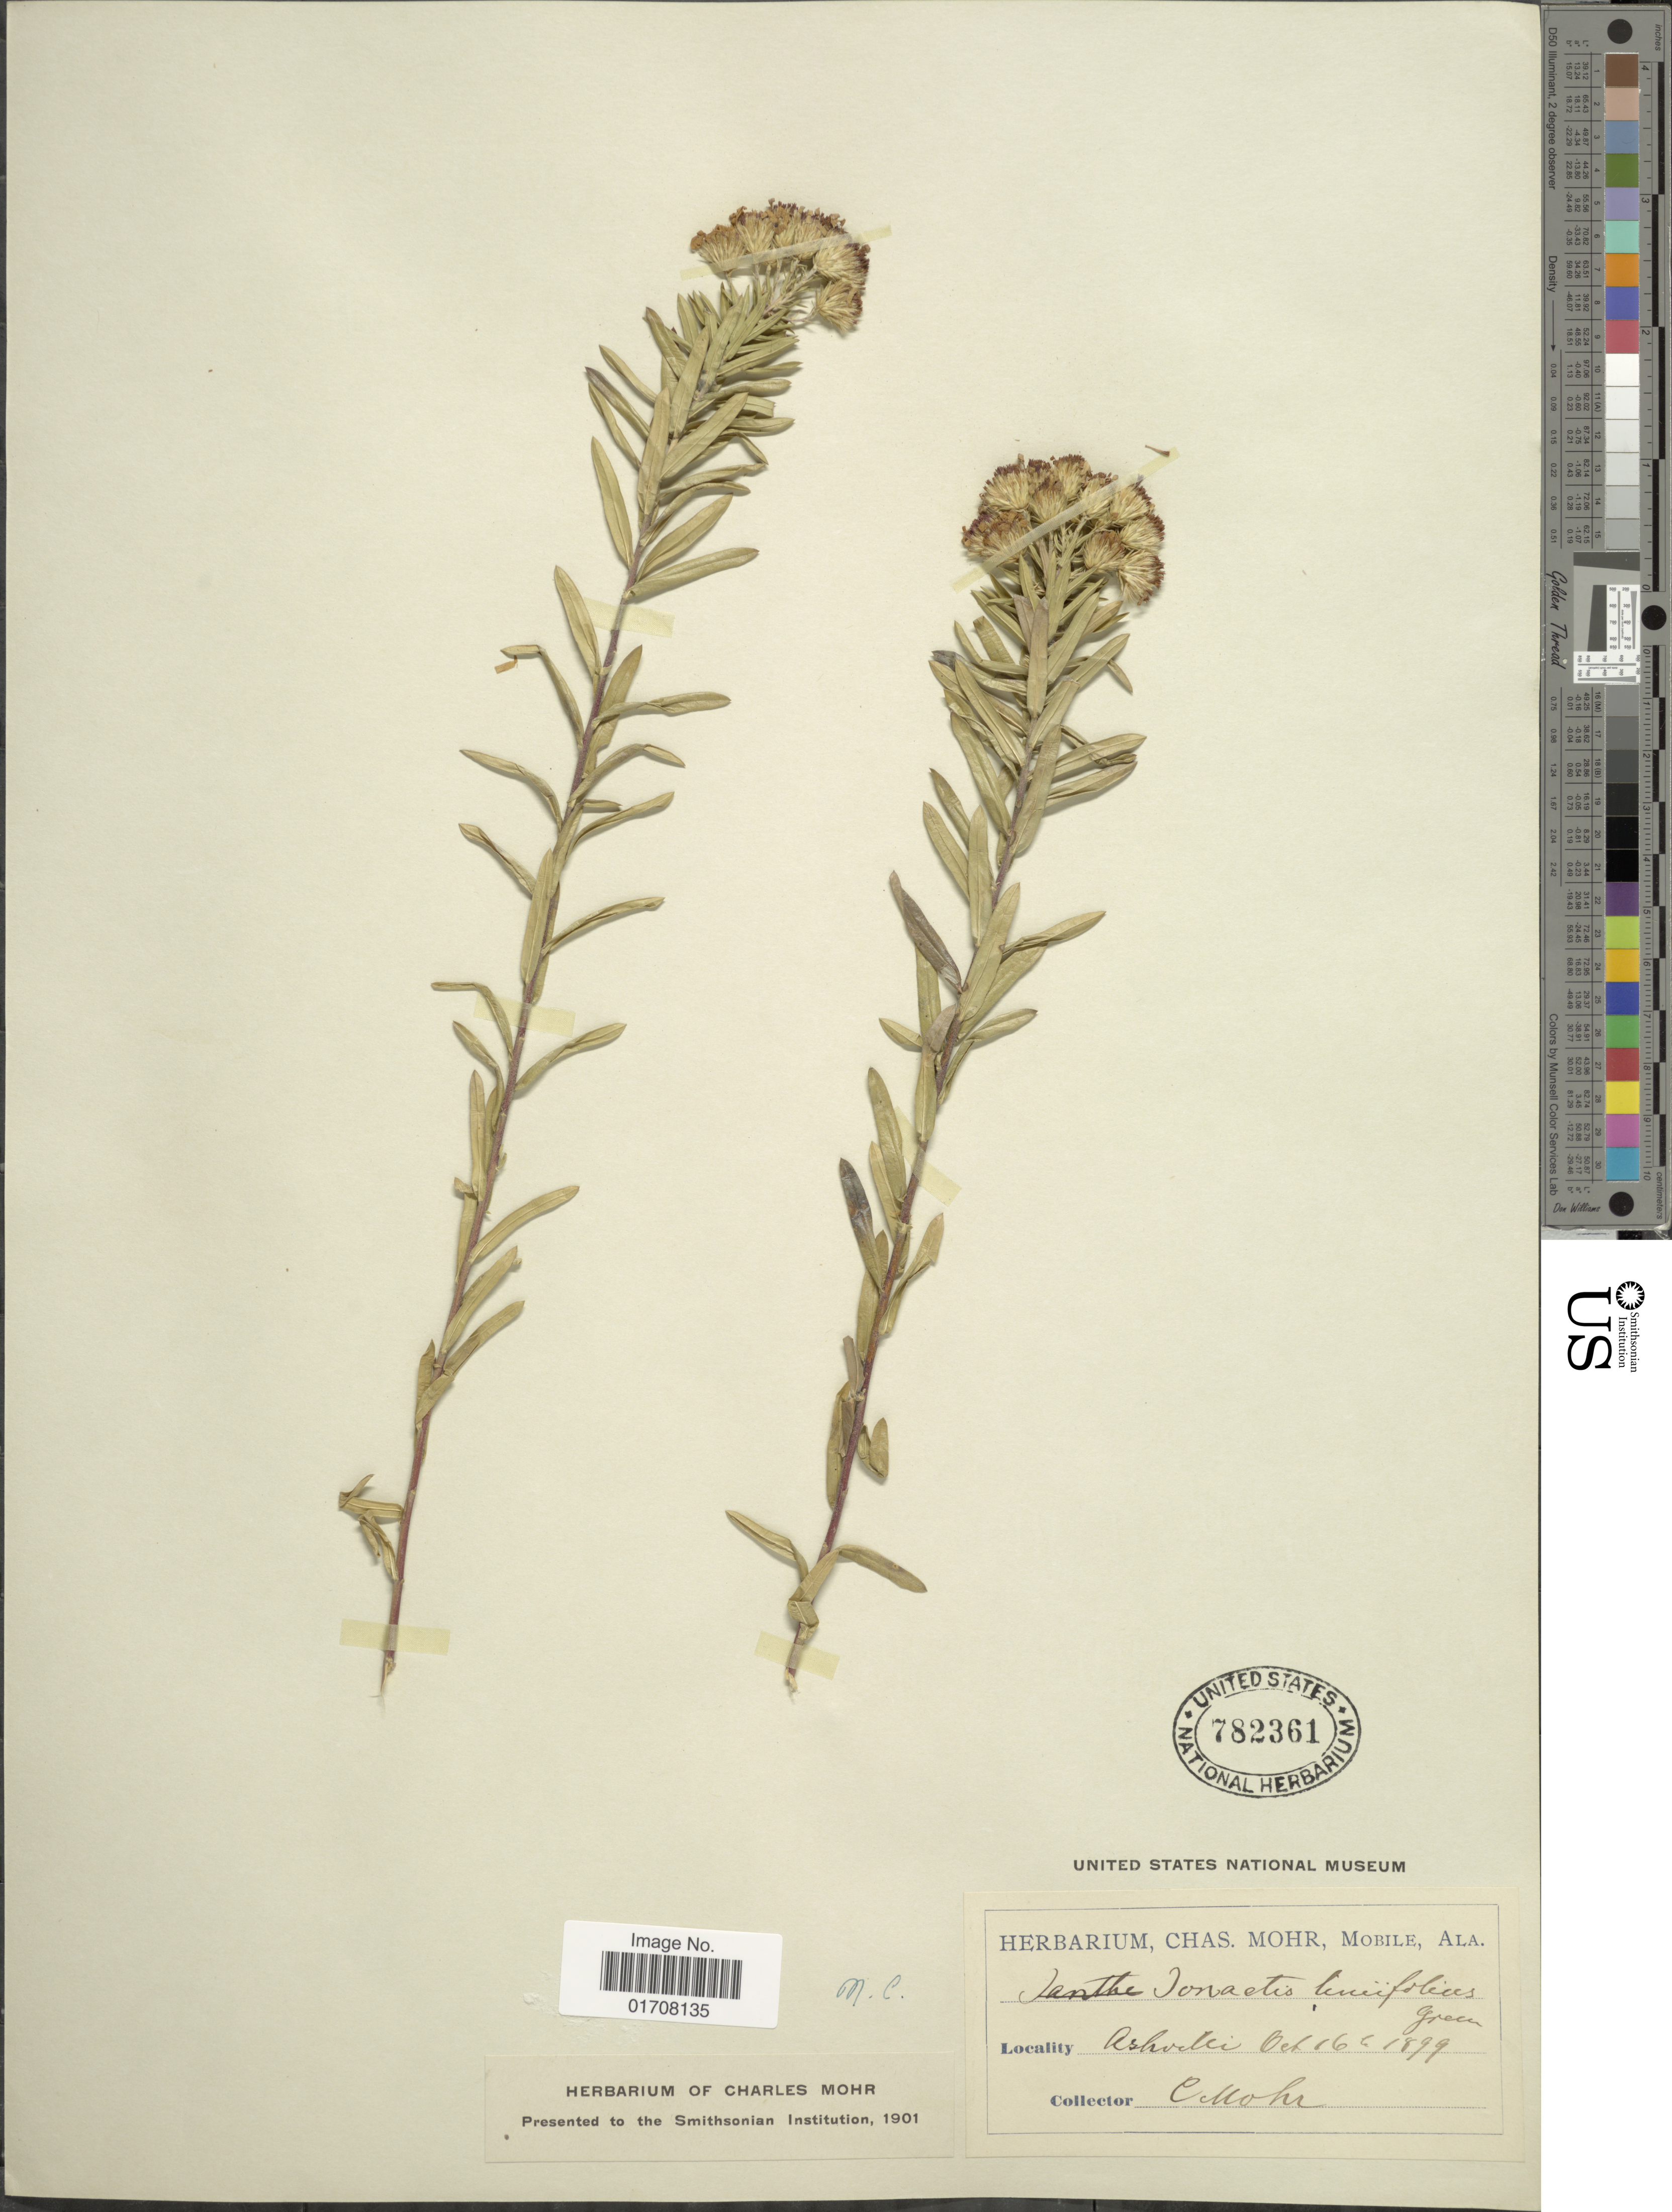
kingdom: Plantae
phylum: Tracheophyta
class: Magnoliopsida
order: Asterales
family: Asteraceae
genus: Ionactis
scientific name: Ionactis linariifolia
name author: (L.) Greene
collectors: C. T. Mohr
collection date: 1899-10-16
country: United States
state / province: North Carolina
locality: Asheville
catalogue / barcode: US 782361